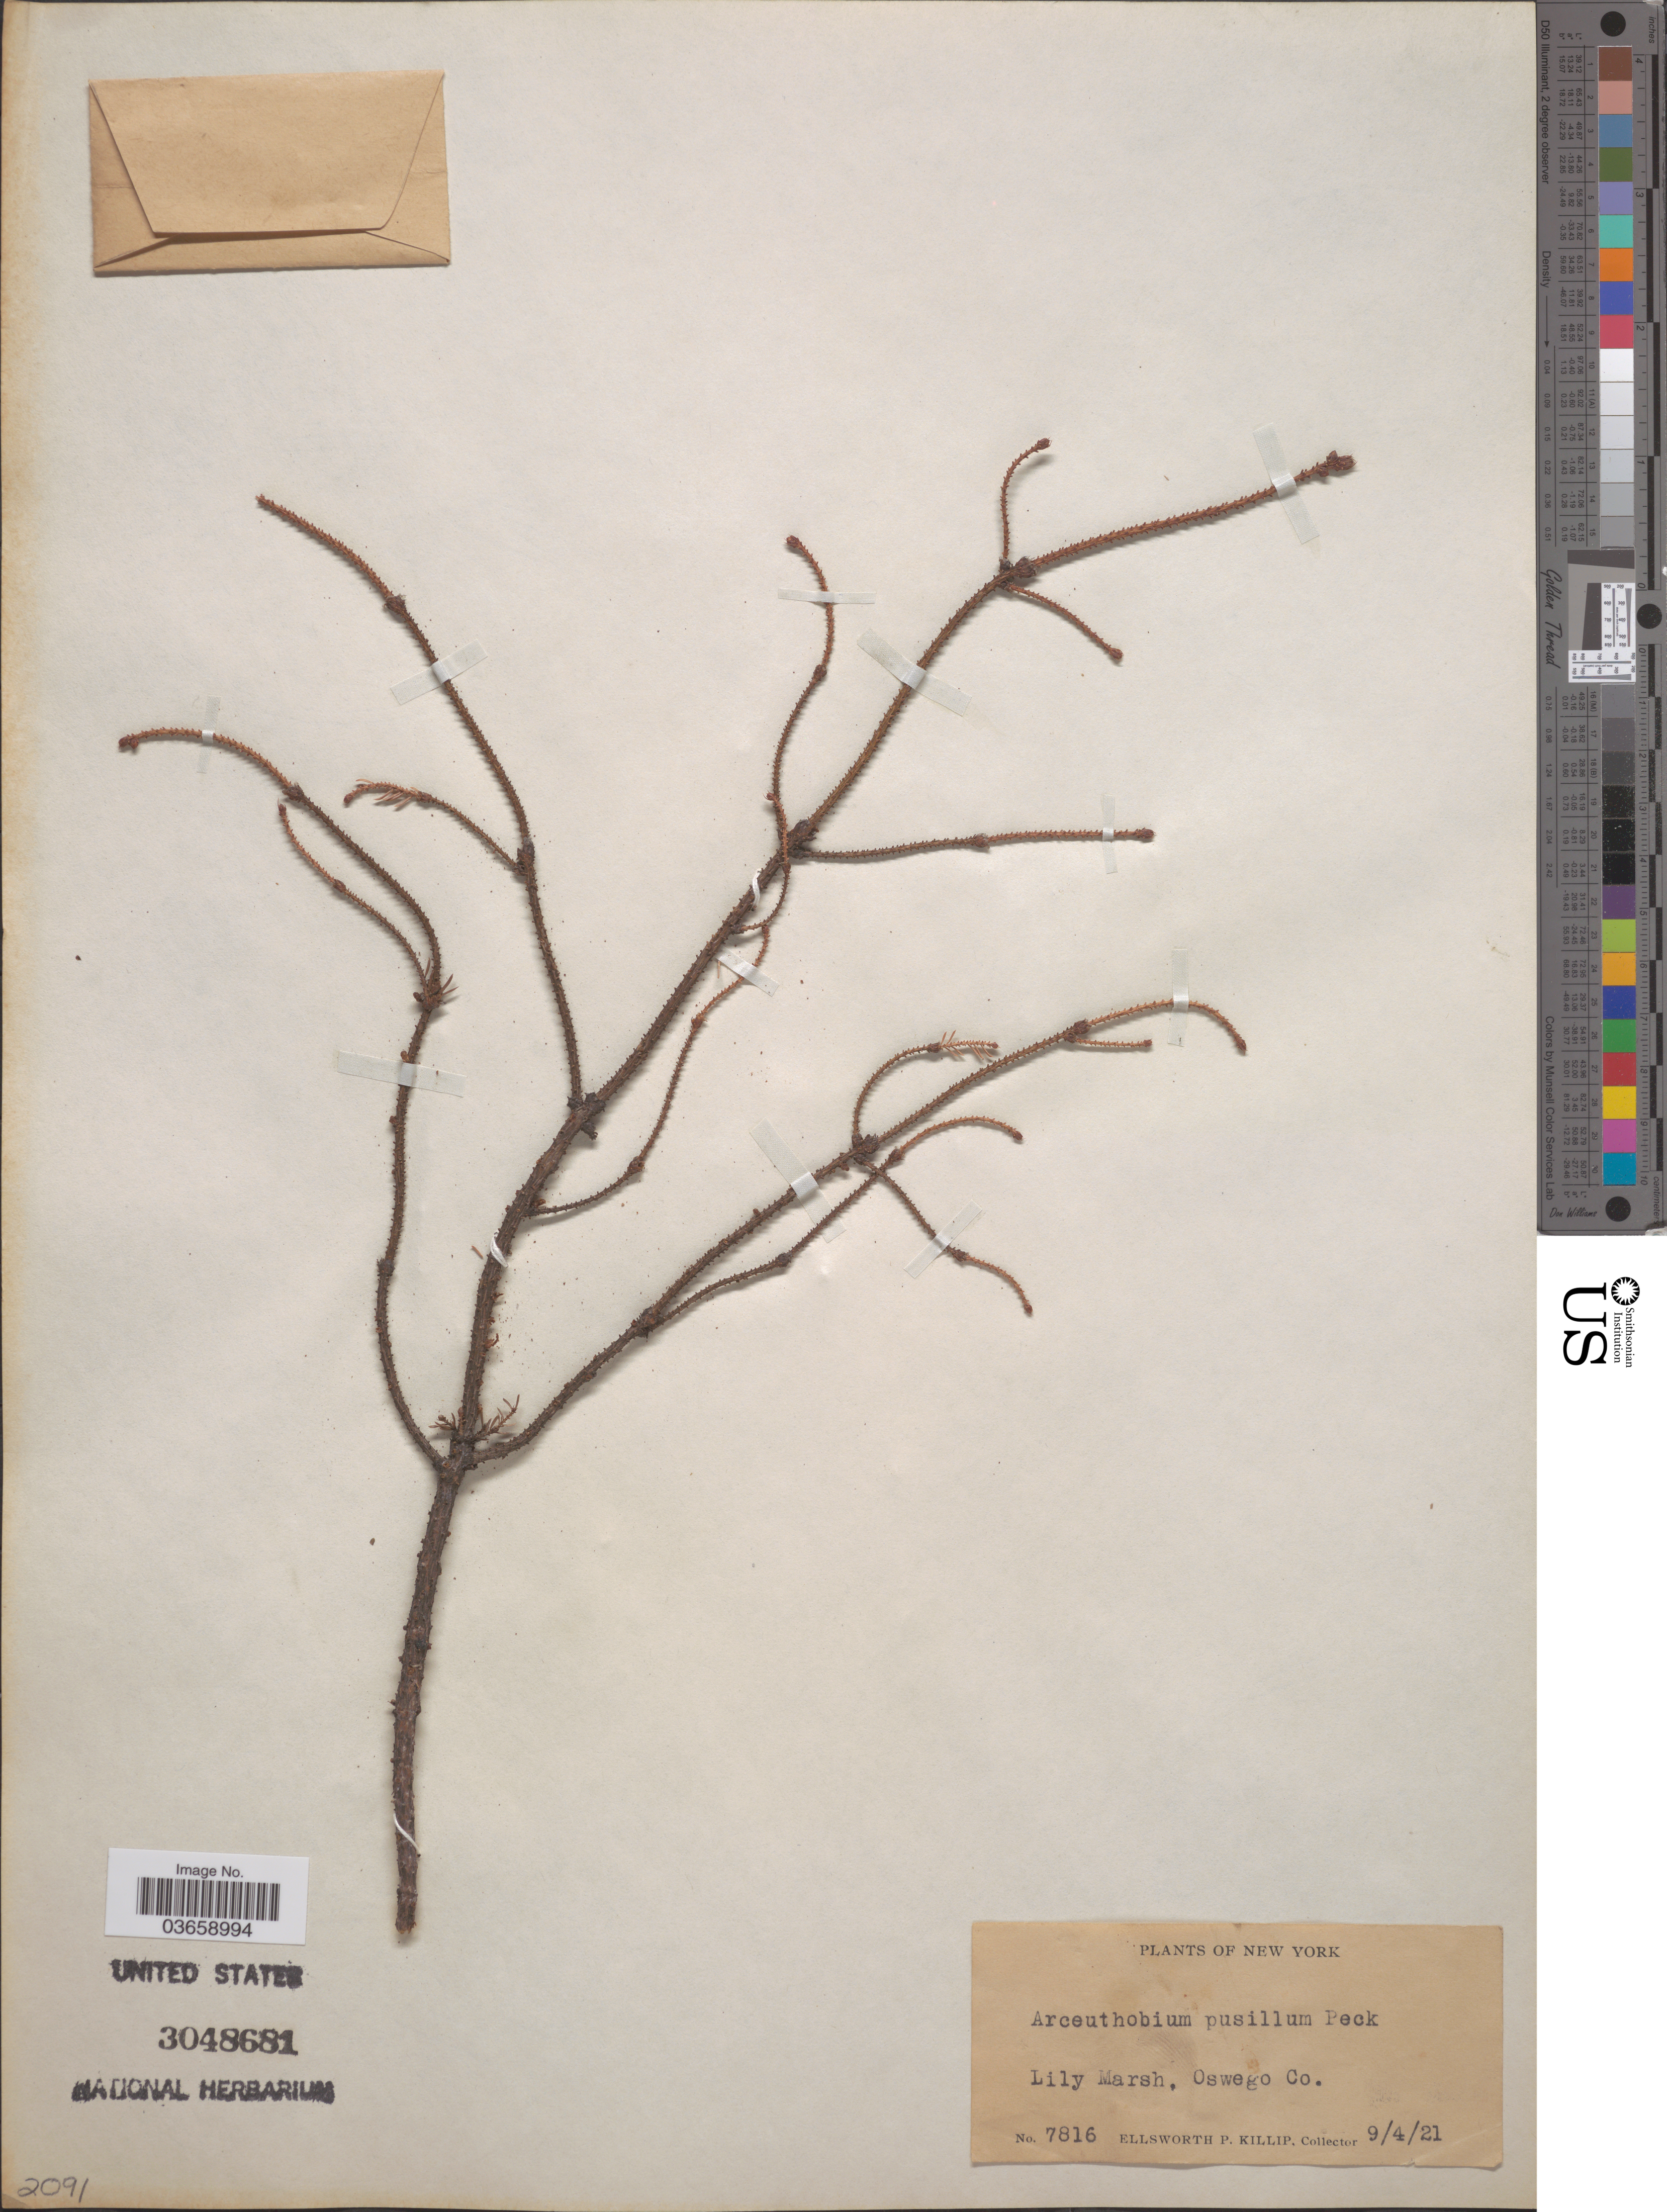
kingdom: Plantae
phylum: Tracheophyta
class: Magnoliopsida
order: Santalales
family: Viscaceae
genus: Arceuthobium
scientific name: Arceuthobium pusillum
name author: Peck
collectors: E. P. Killip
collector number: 7816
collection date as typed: Transcribed d/m/y: 4/9/21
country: United States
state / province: New York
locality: Lily Marsh, Oswego Co.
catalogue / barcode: US 3048681